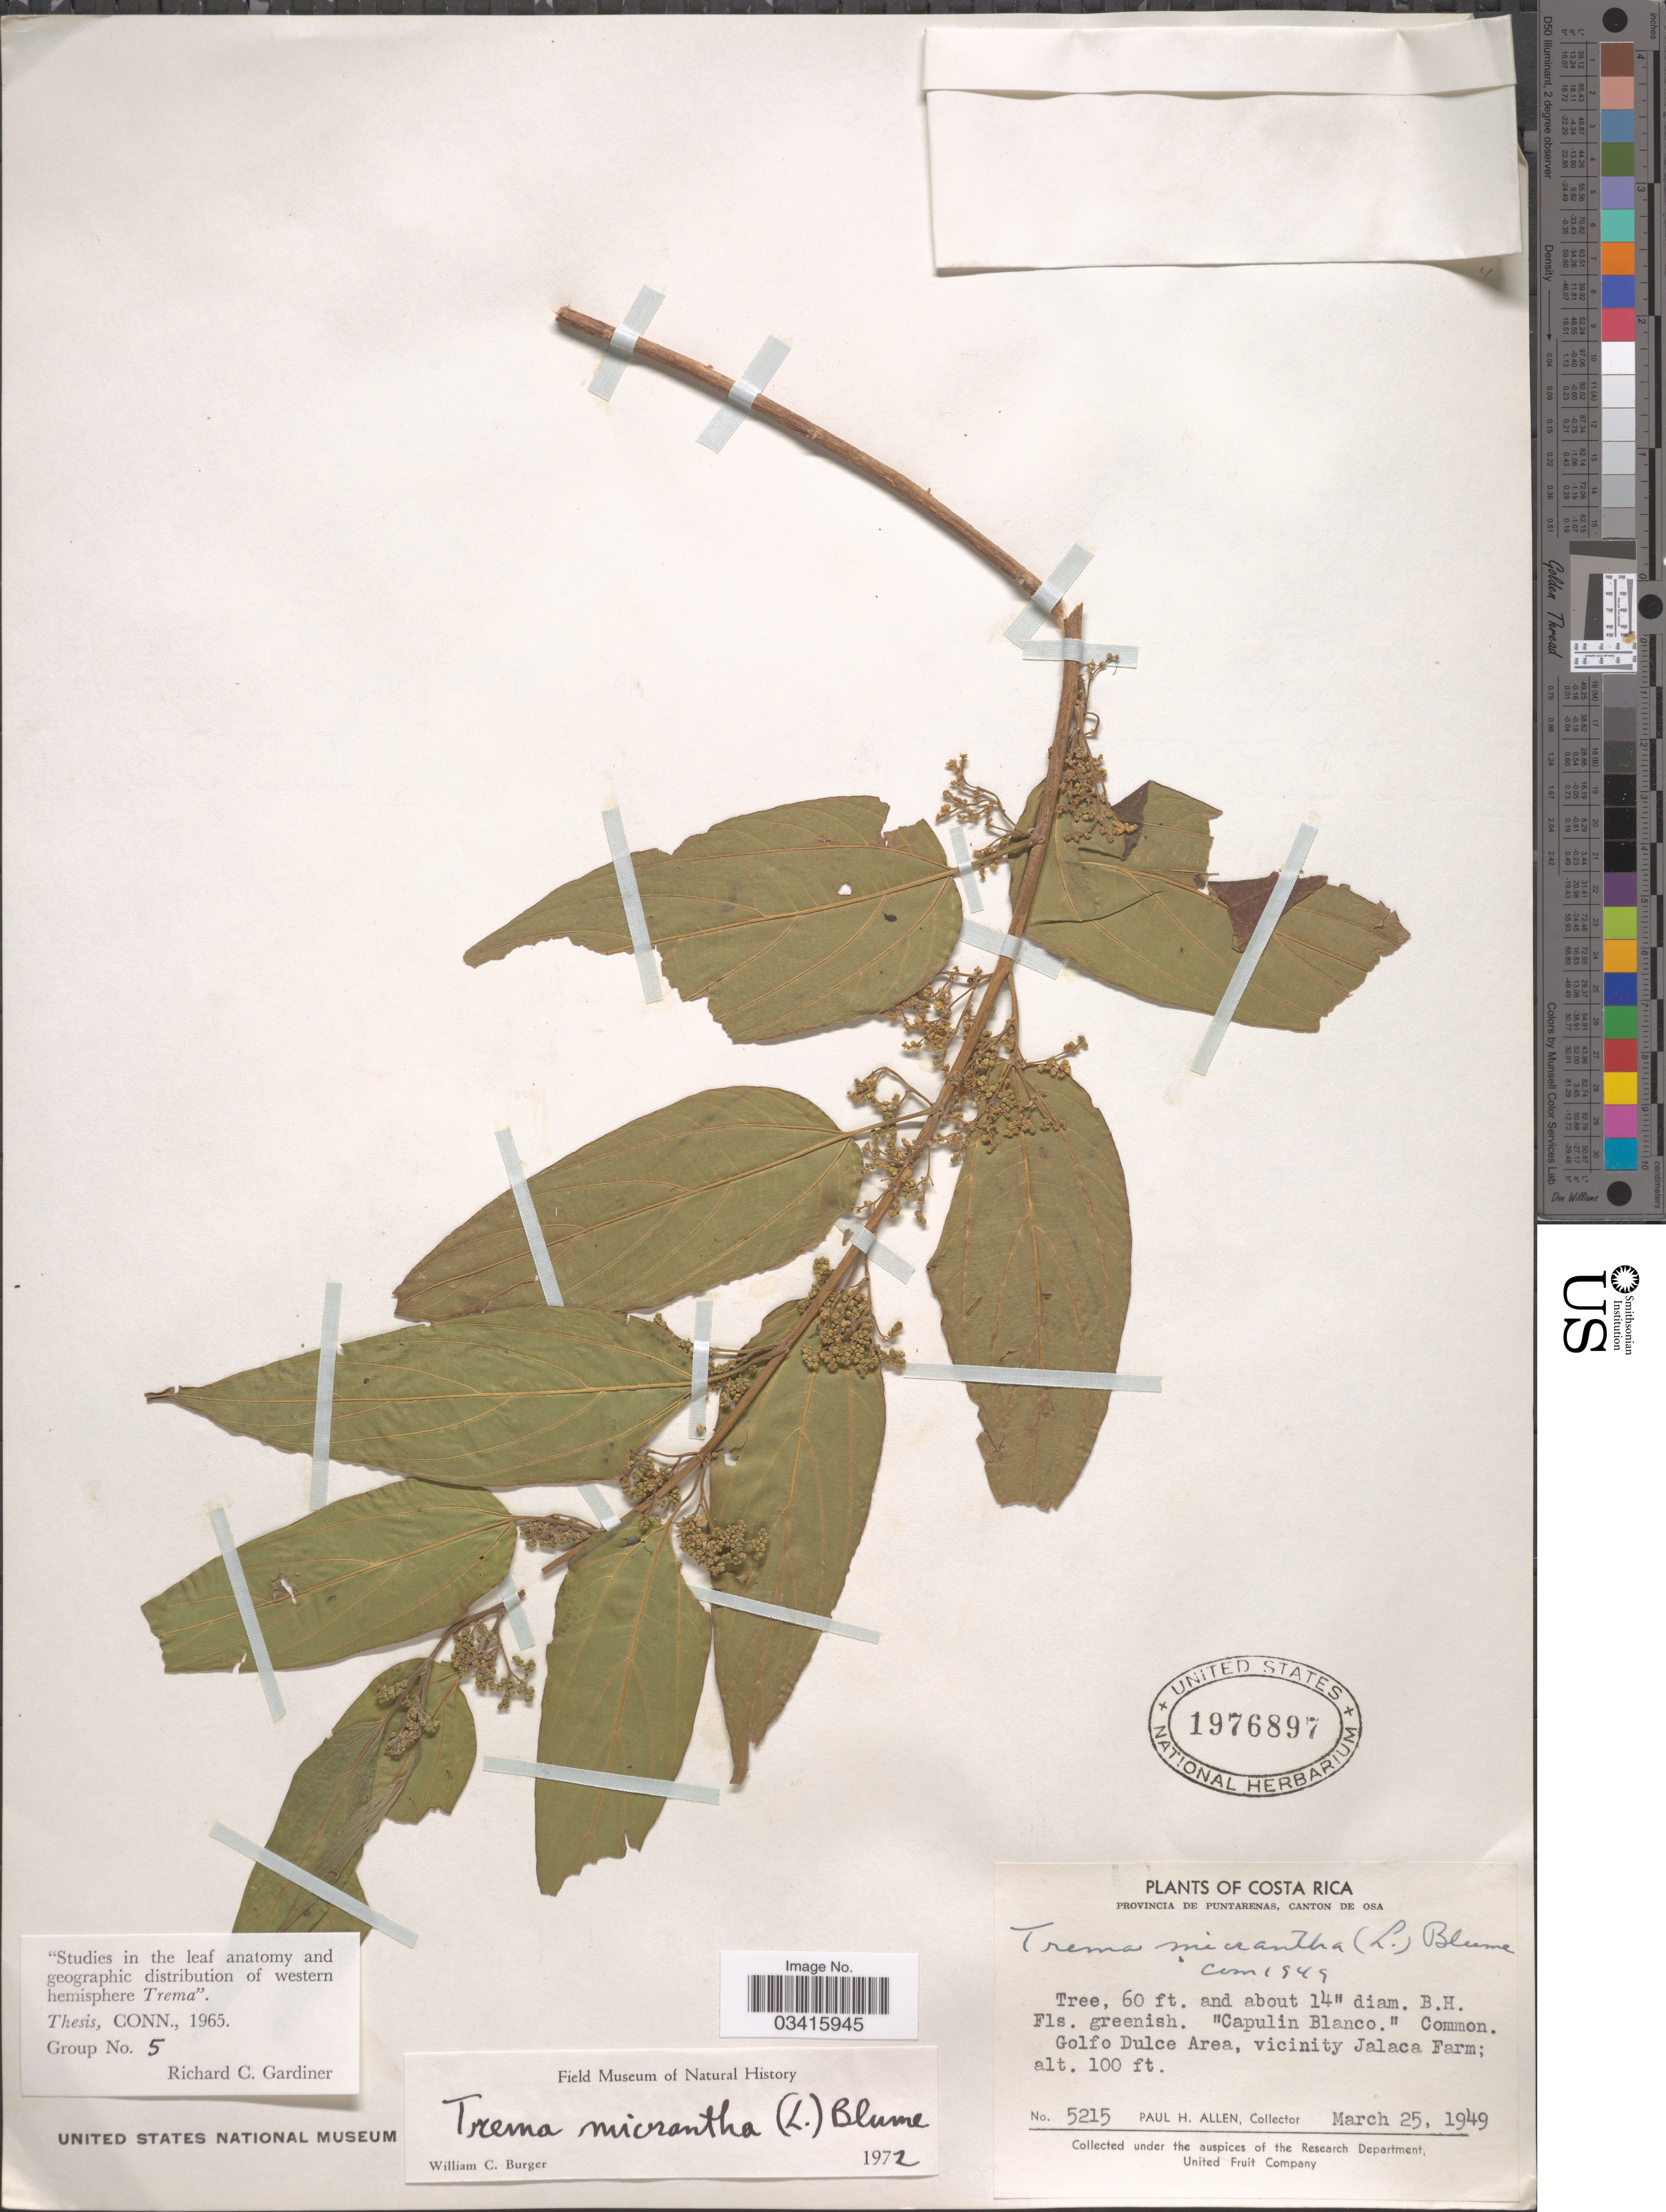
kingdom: Plantae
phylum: Tracheophyta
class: Magnoliopsida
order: Rosales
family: Cannabaceae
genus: Trema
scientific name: Trema micranthum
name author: (L.) Blume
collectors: P. H. Allen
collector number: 5215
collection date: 1949-03-25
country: Costa Rica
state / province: Puntarenas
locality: Canton de Osa. Golfo Dulce Area, vicinity Jalaca Farm.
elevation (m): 30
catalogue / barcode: US 1976897